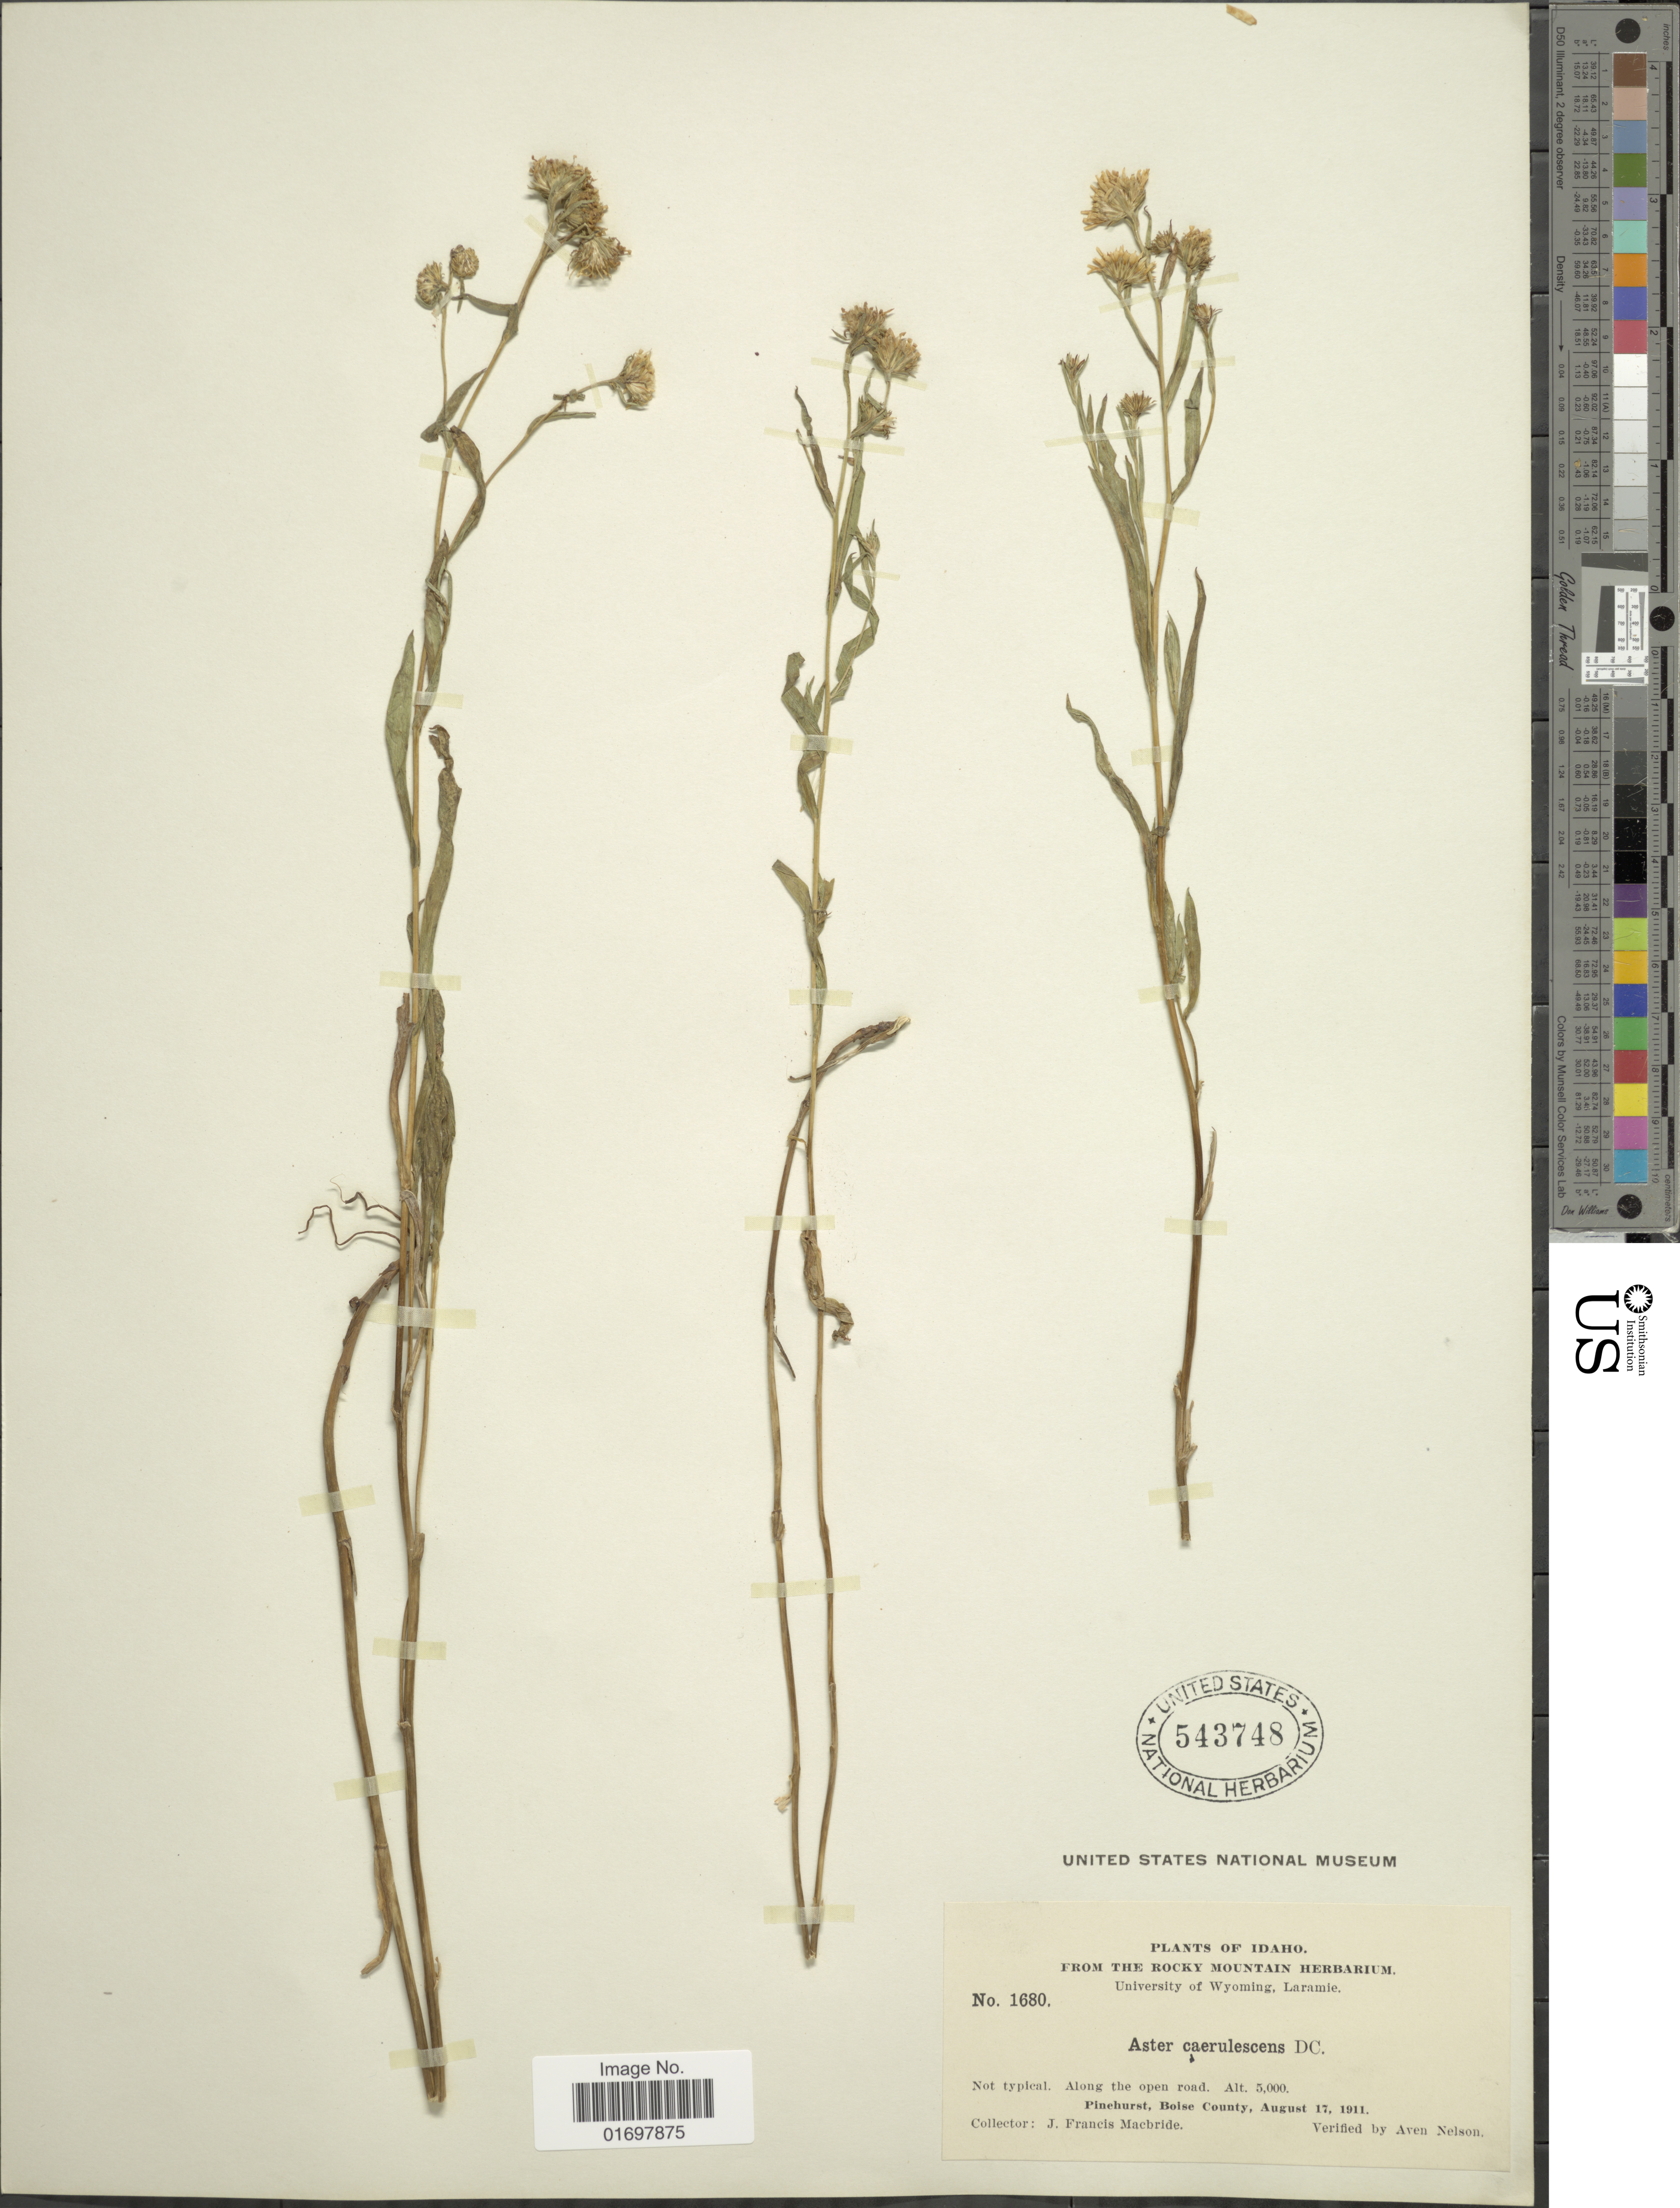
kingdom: Plantae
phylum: Tracheophyta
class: Magnoliopsida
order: Asterales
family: Asteraceae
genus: Symphyotrichum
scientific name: Symphyotrichum lanceolatum var. hesperium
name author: (A. Gray) G.L. Nesom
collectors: J. F. Macbride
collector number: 1680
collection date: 1911-08-17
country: United States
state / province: Idaho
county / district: Boise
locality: Along the open road, Pinehurst.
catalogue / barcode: US 543748